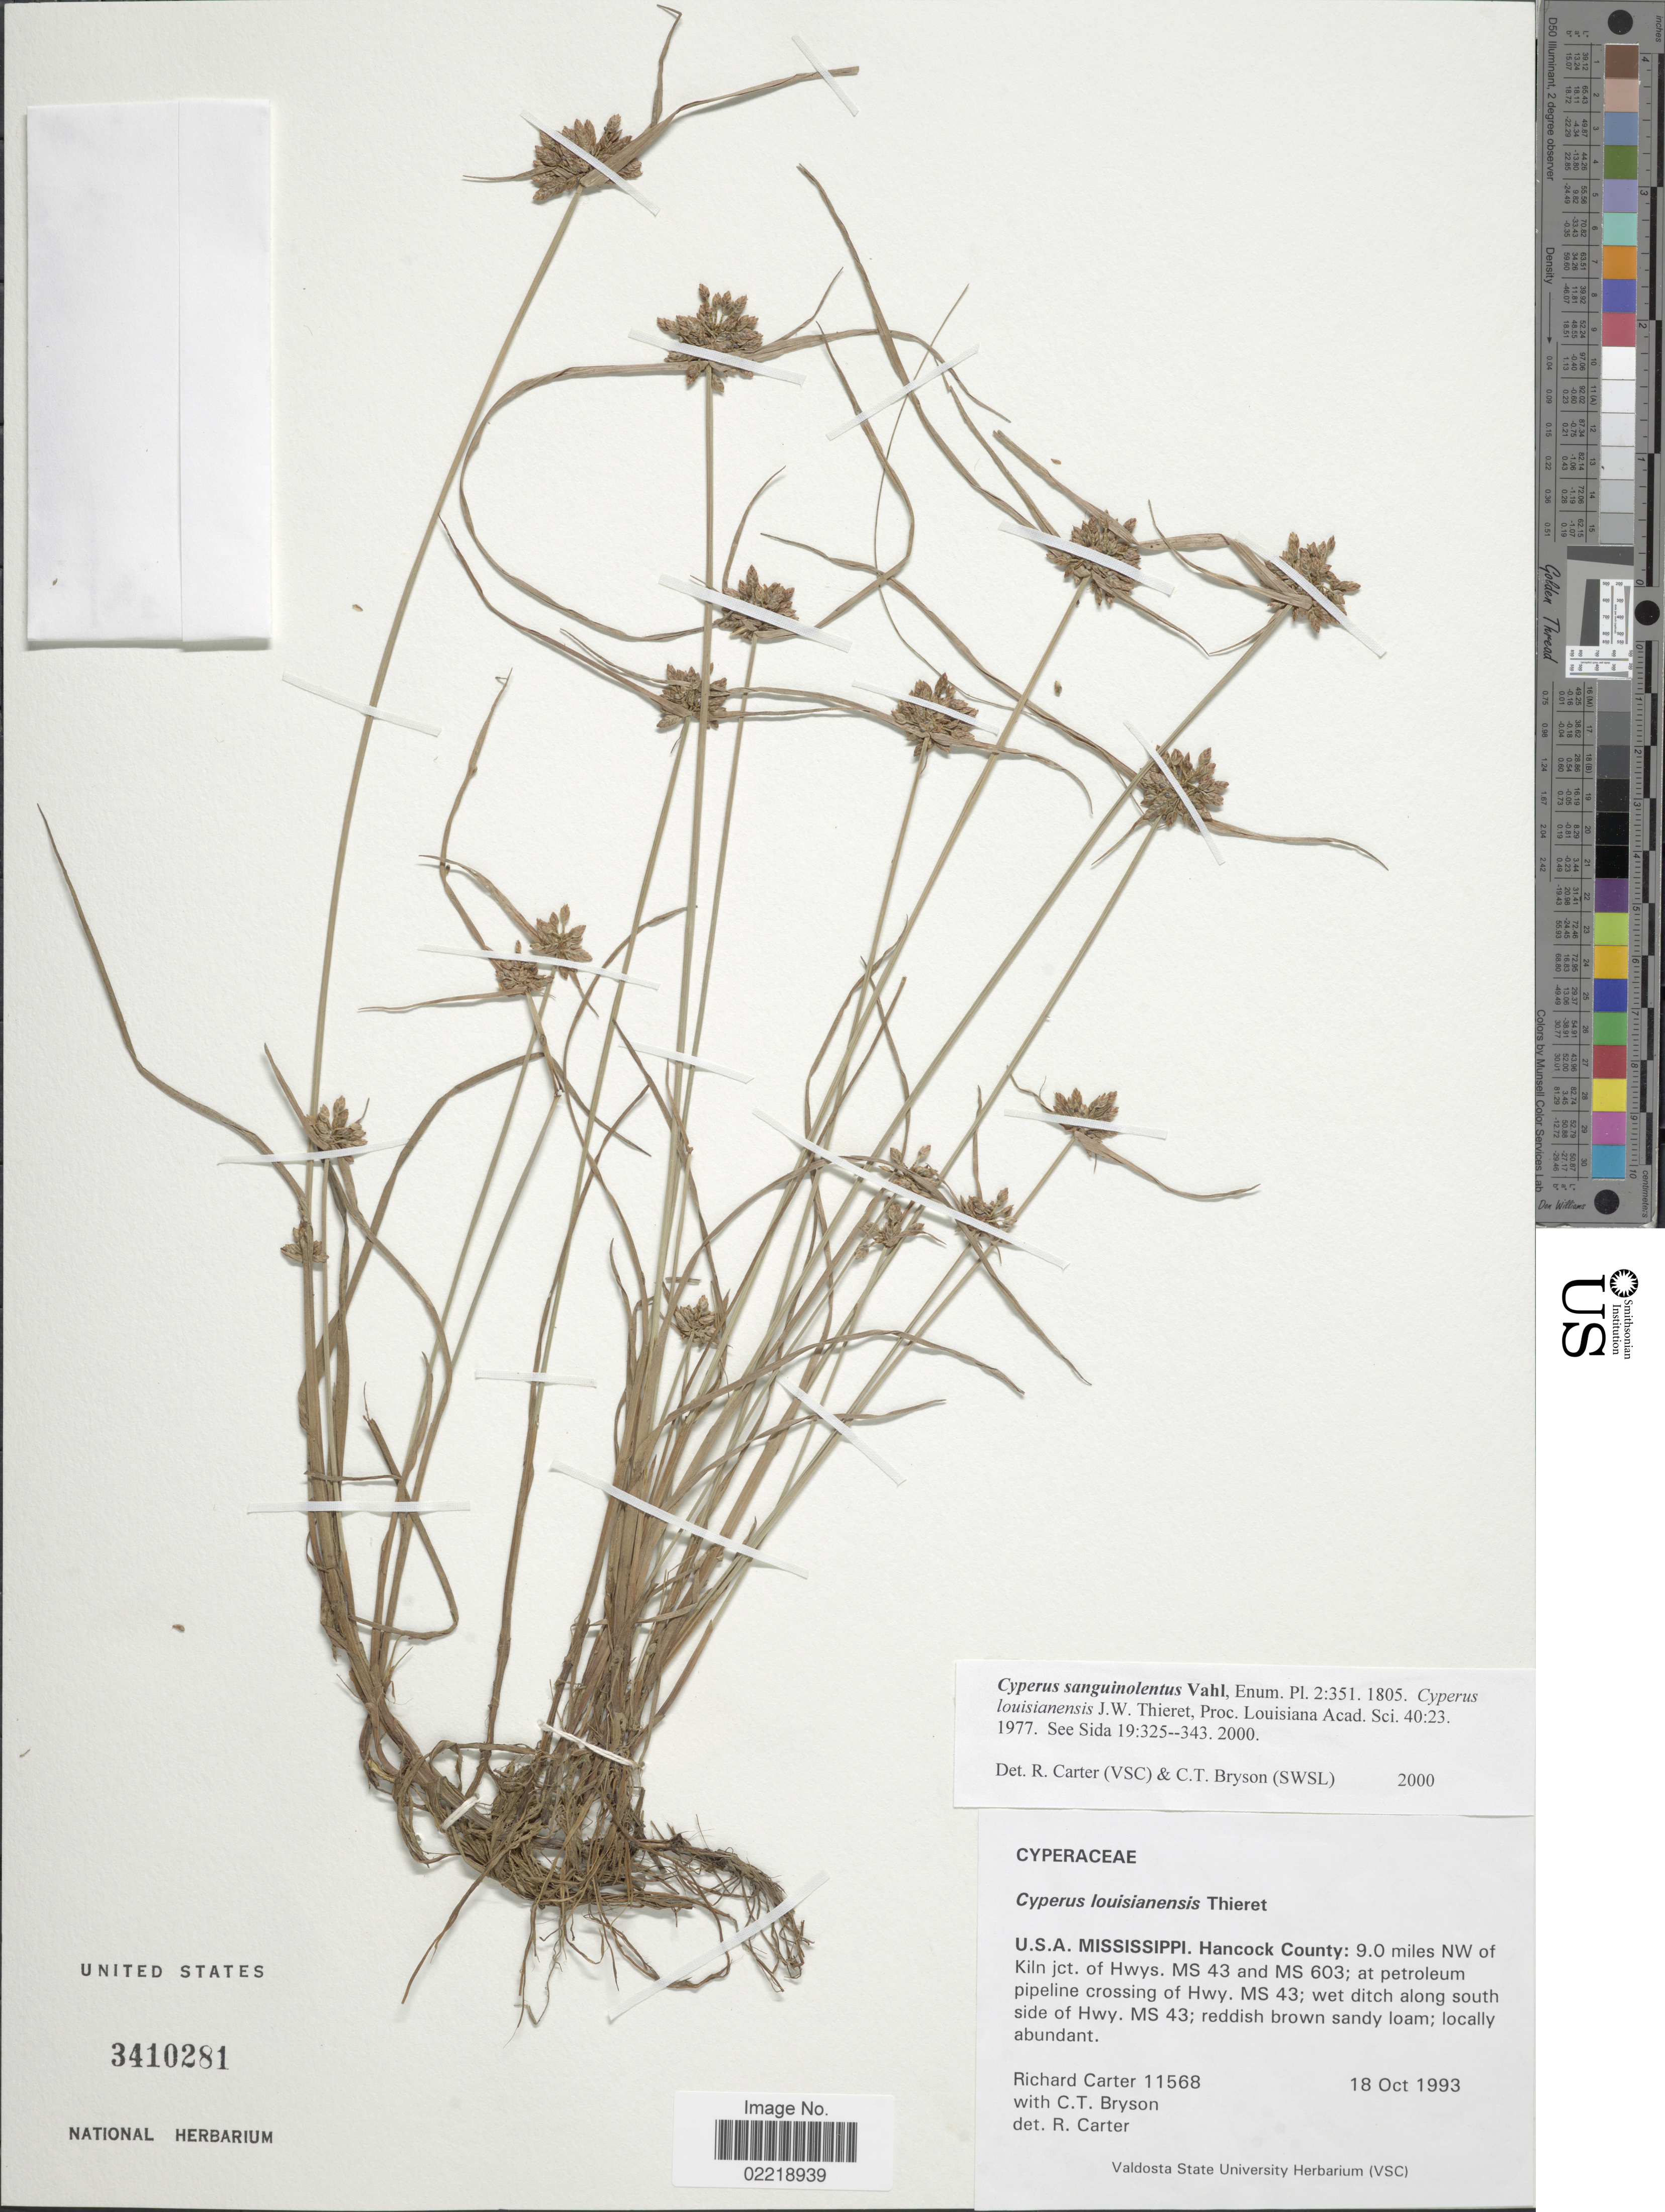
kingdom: Plantae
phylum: Tracheophyta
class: Liliopsida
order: Poales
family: Cyperaceae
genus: Cyperus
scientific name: Cyperus sanguinolentus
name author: Vahl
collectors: R. Carter & C. Bryson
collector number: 11568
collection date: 1993-10-18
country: United States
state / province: Mississippi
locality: Hancock County: 9.0 miles NW of Kiln jct. of Hwys. MS 43 and MS 603; at petroleum pipeline crossing of Hwy. MS 43; wet ditch along south side of Hwy. MS 43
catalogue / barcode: US 3410281